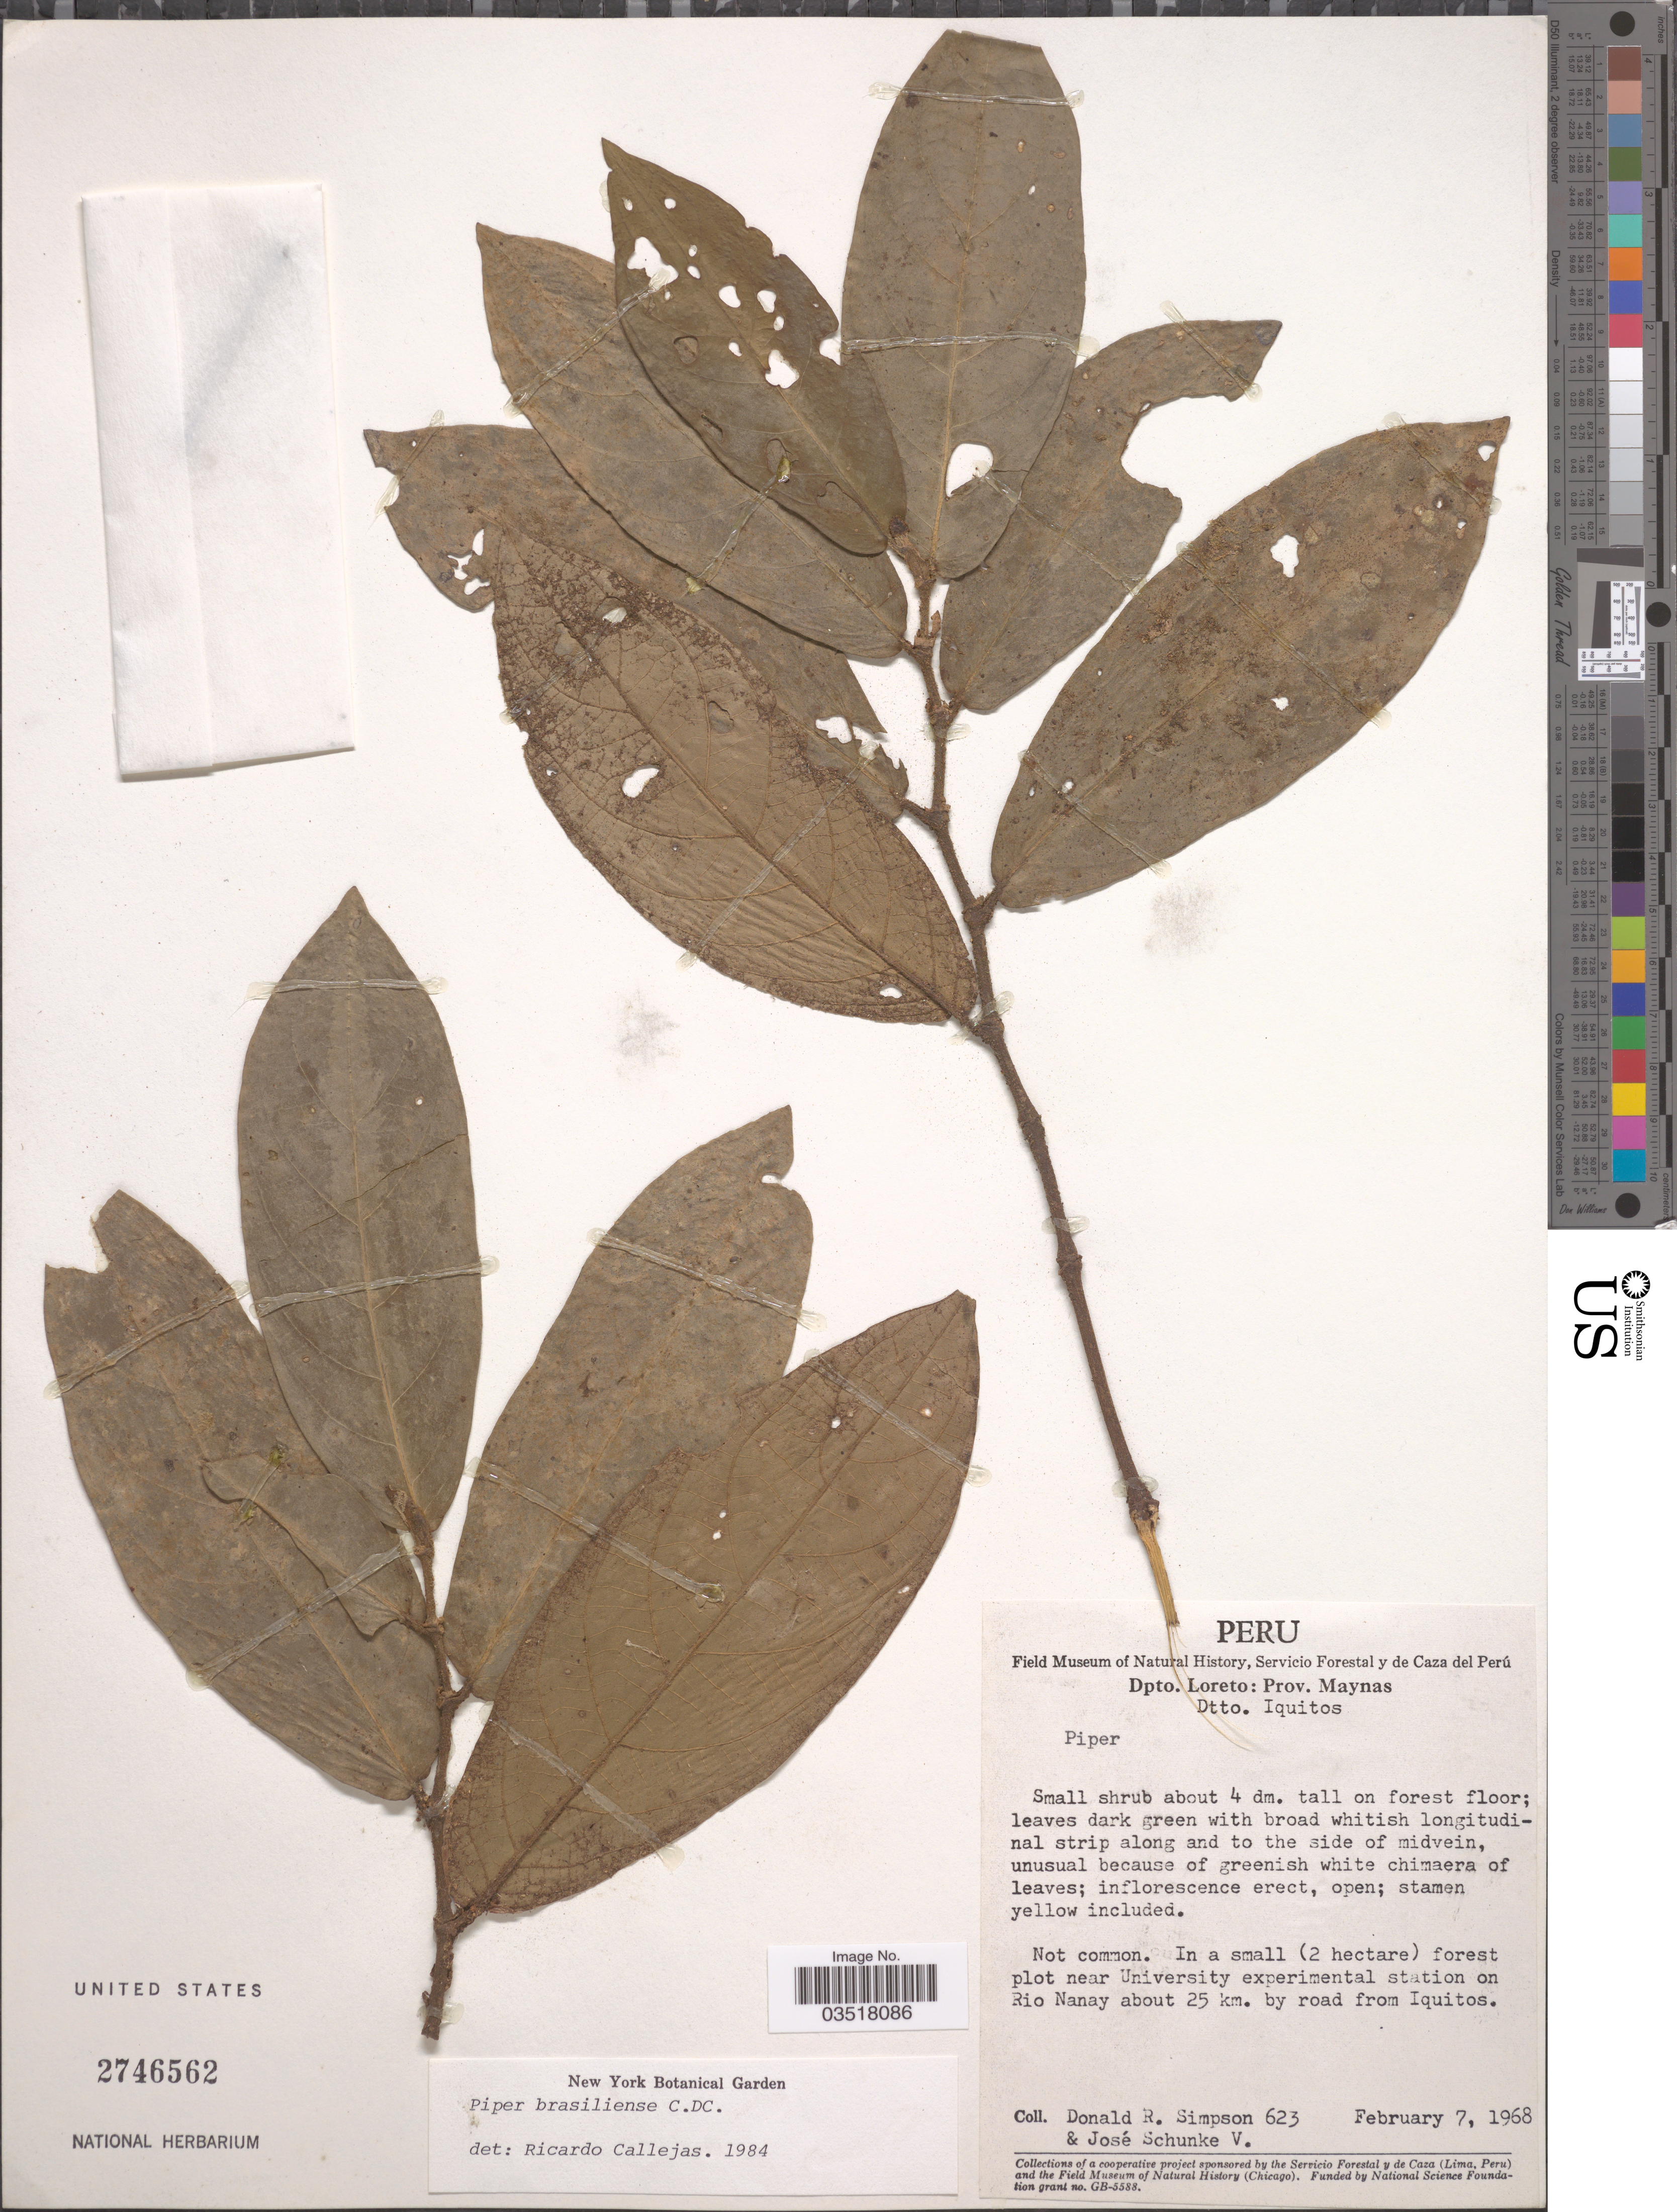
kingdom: Plantae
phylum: Tracheophyta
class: Magnoliopsida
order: Piperales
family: Piperaceae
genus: Piper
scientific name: Piper brasiliense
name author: C. DC.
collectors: D. R. Simpson & J. Schunke Vigo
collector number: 623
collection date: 1968-02-07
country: Peru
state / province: Loreto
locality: Dpto. Loreto: Prov. Maynas. Dtto. Iquitos. In a small (2 hectare) forest plot near University experimental station on Rio Nanay about 25 km. by road from Iquitos.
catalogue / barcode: US 2746562